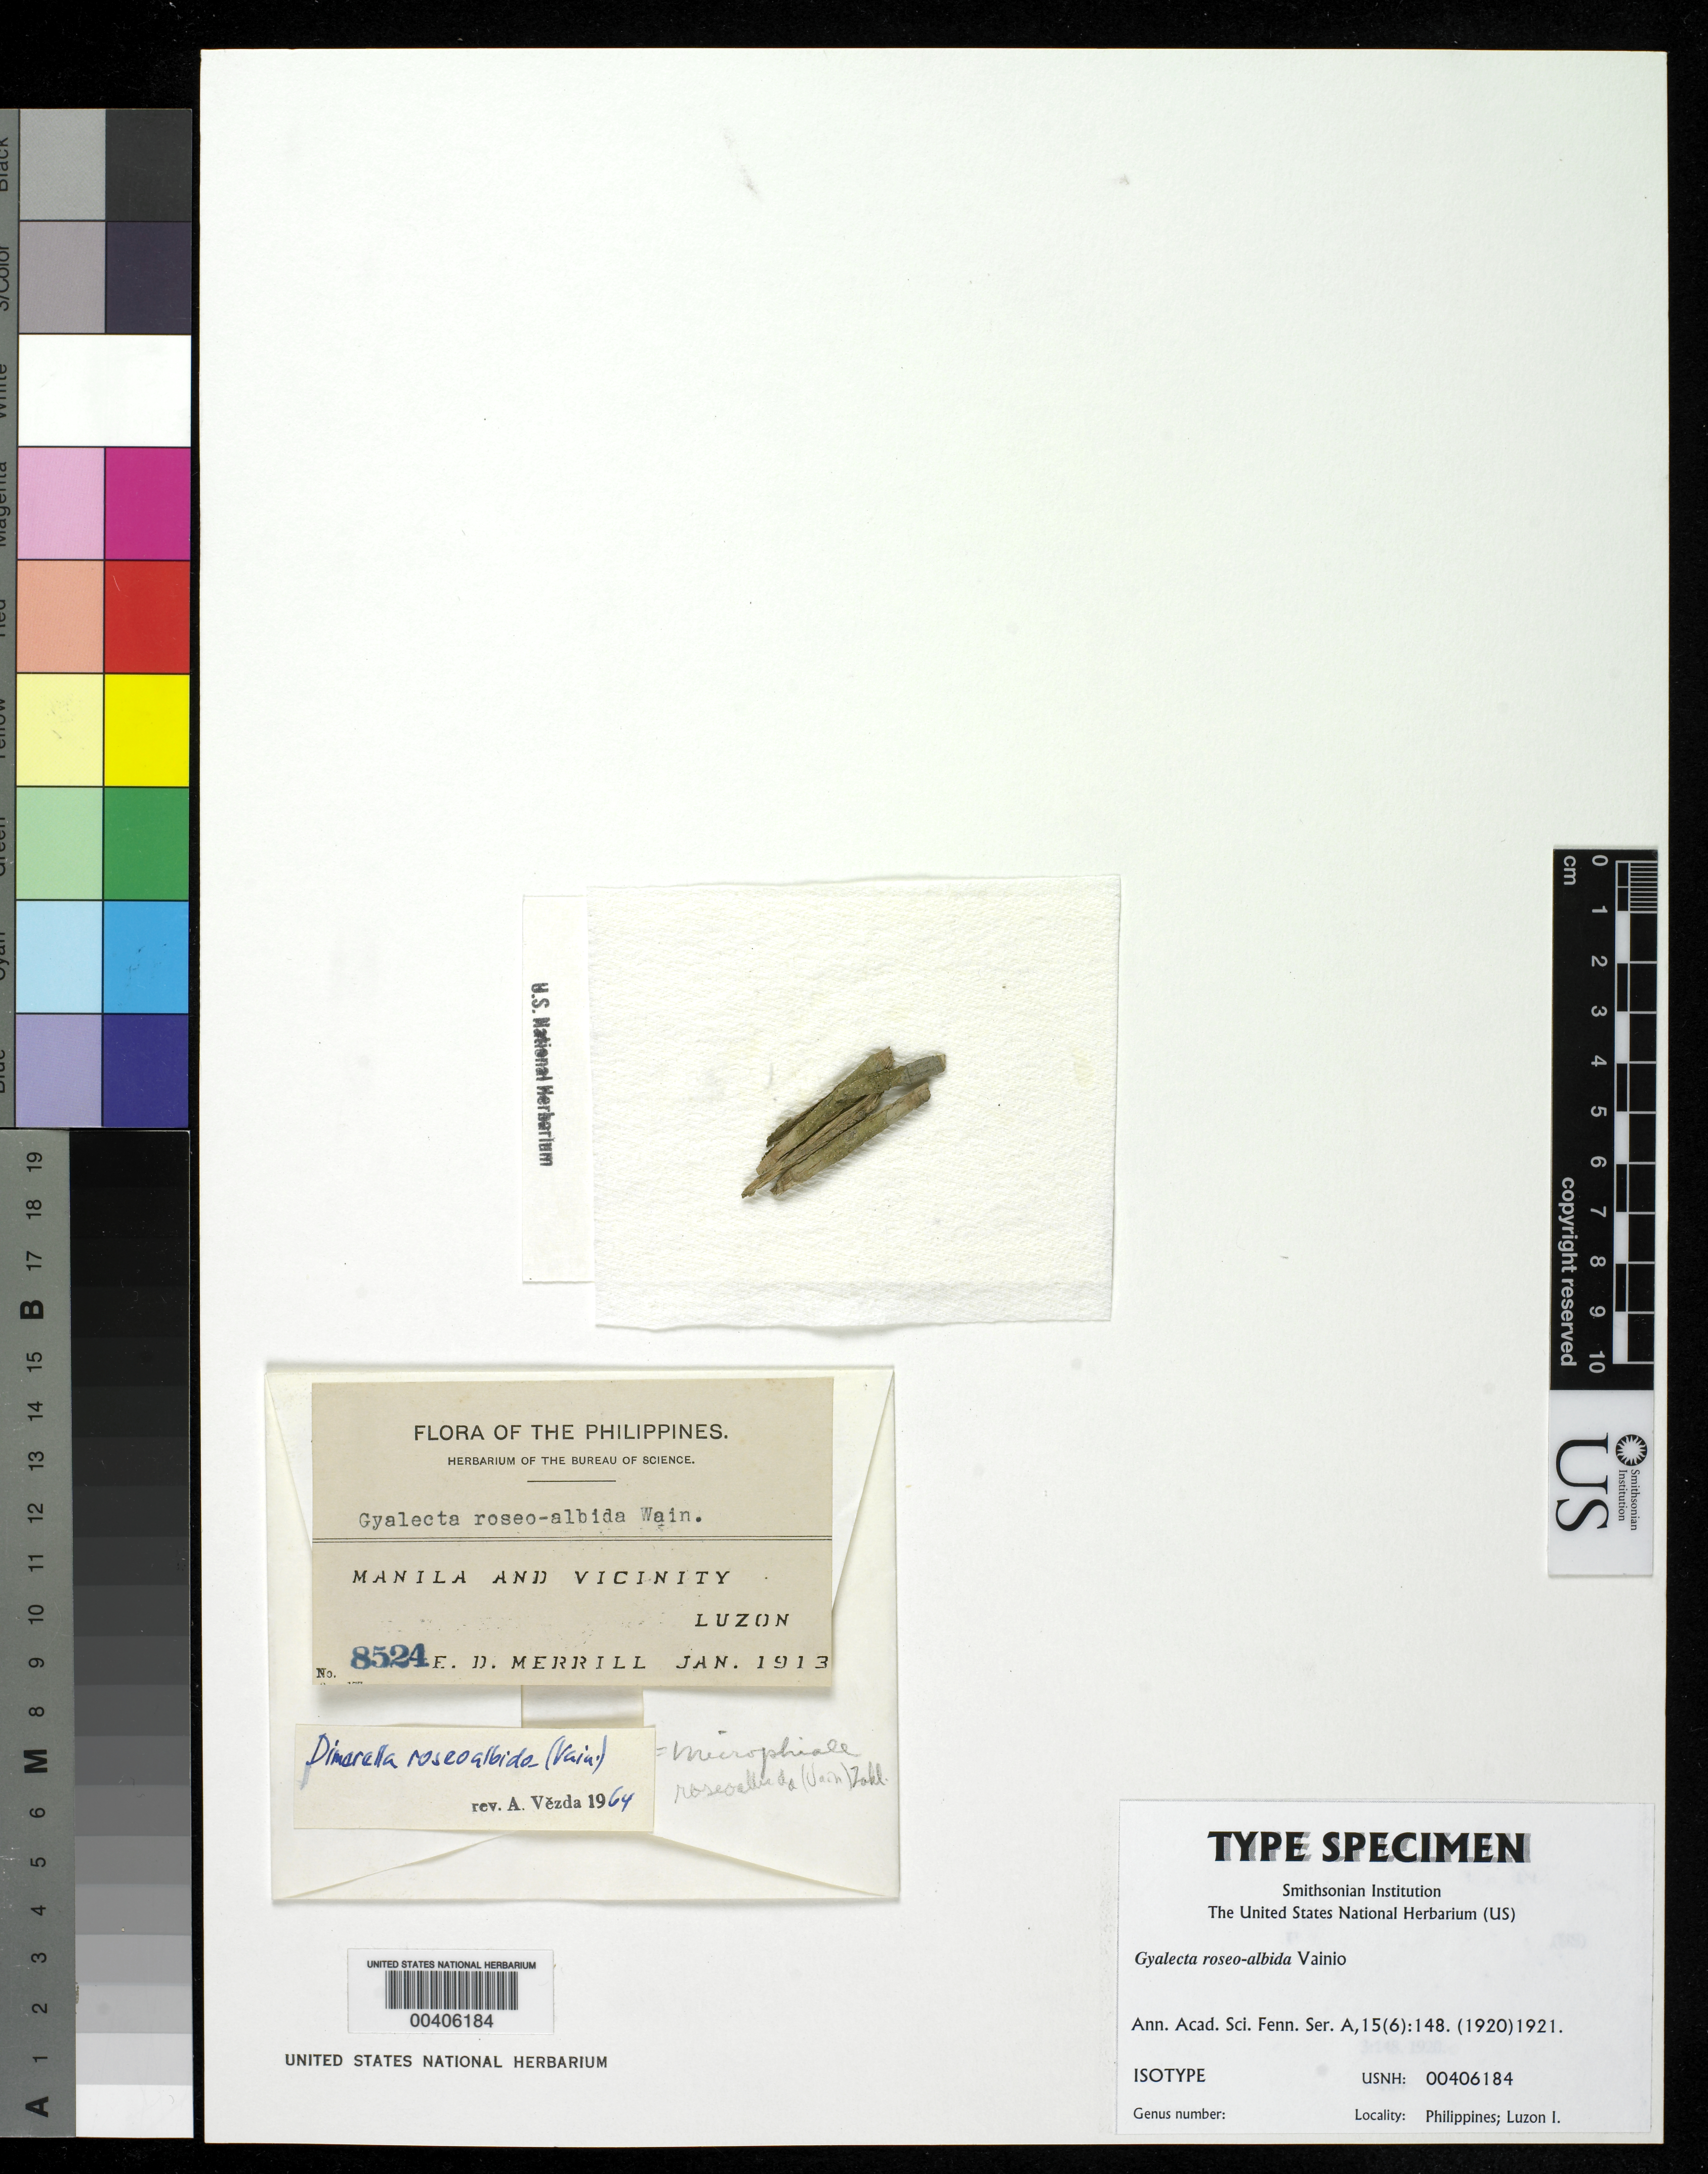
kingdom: Fungi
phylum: Ascomycota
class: Lecanoromycetes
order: Gyalectales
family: Gyalectaceae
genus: Gyalecta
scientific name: Gyalecta roseo-albida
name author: Vain.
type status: Isotype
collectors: E. D. Merrill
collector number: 8524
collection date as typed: Jan 1913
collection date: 1913-01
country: Philippines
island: Luzon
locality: Manila & vicinity.